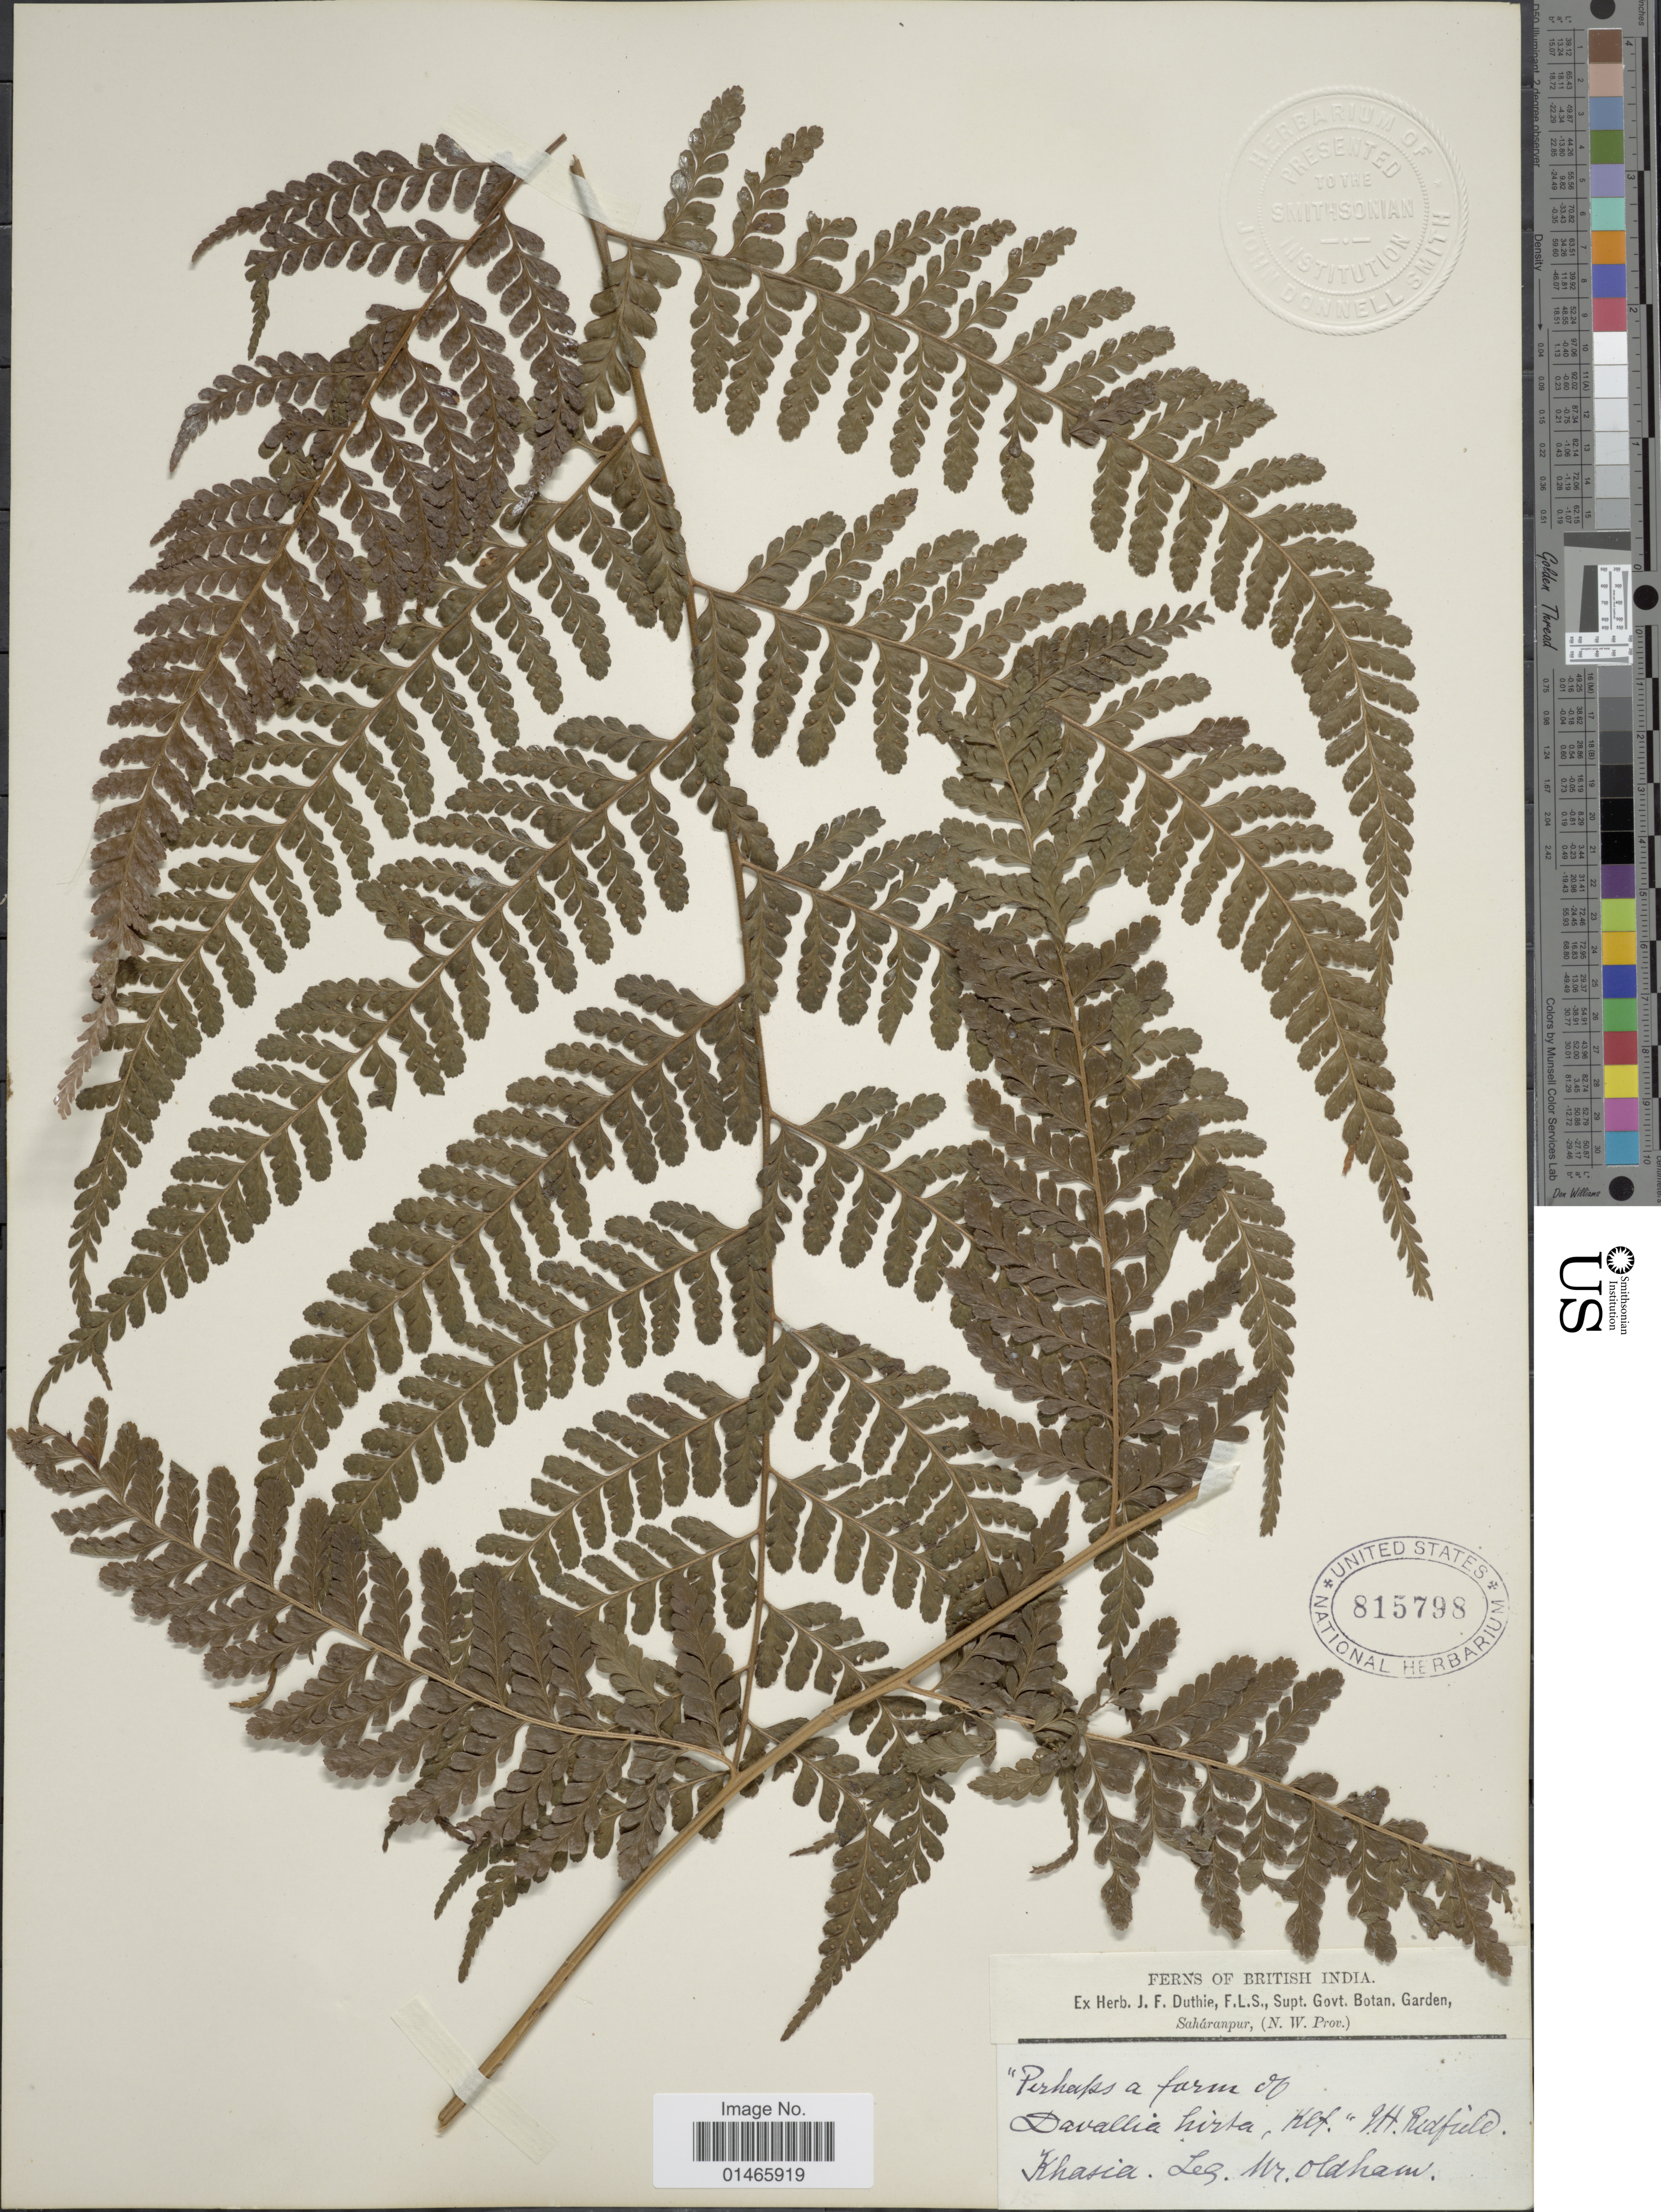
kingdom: Plantae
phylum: Tracheophyta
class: Polypodiopsida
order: Polypodiales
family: Dennstaedtiaceae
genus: Microlepia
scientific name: Microlepia strigosa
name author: (Thunb.) J. Presl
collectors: M. Oldham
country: India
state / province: Meghalaya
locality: British India, Khasia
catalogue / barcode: US 815798